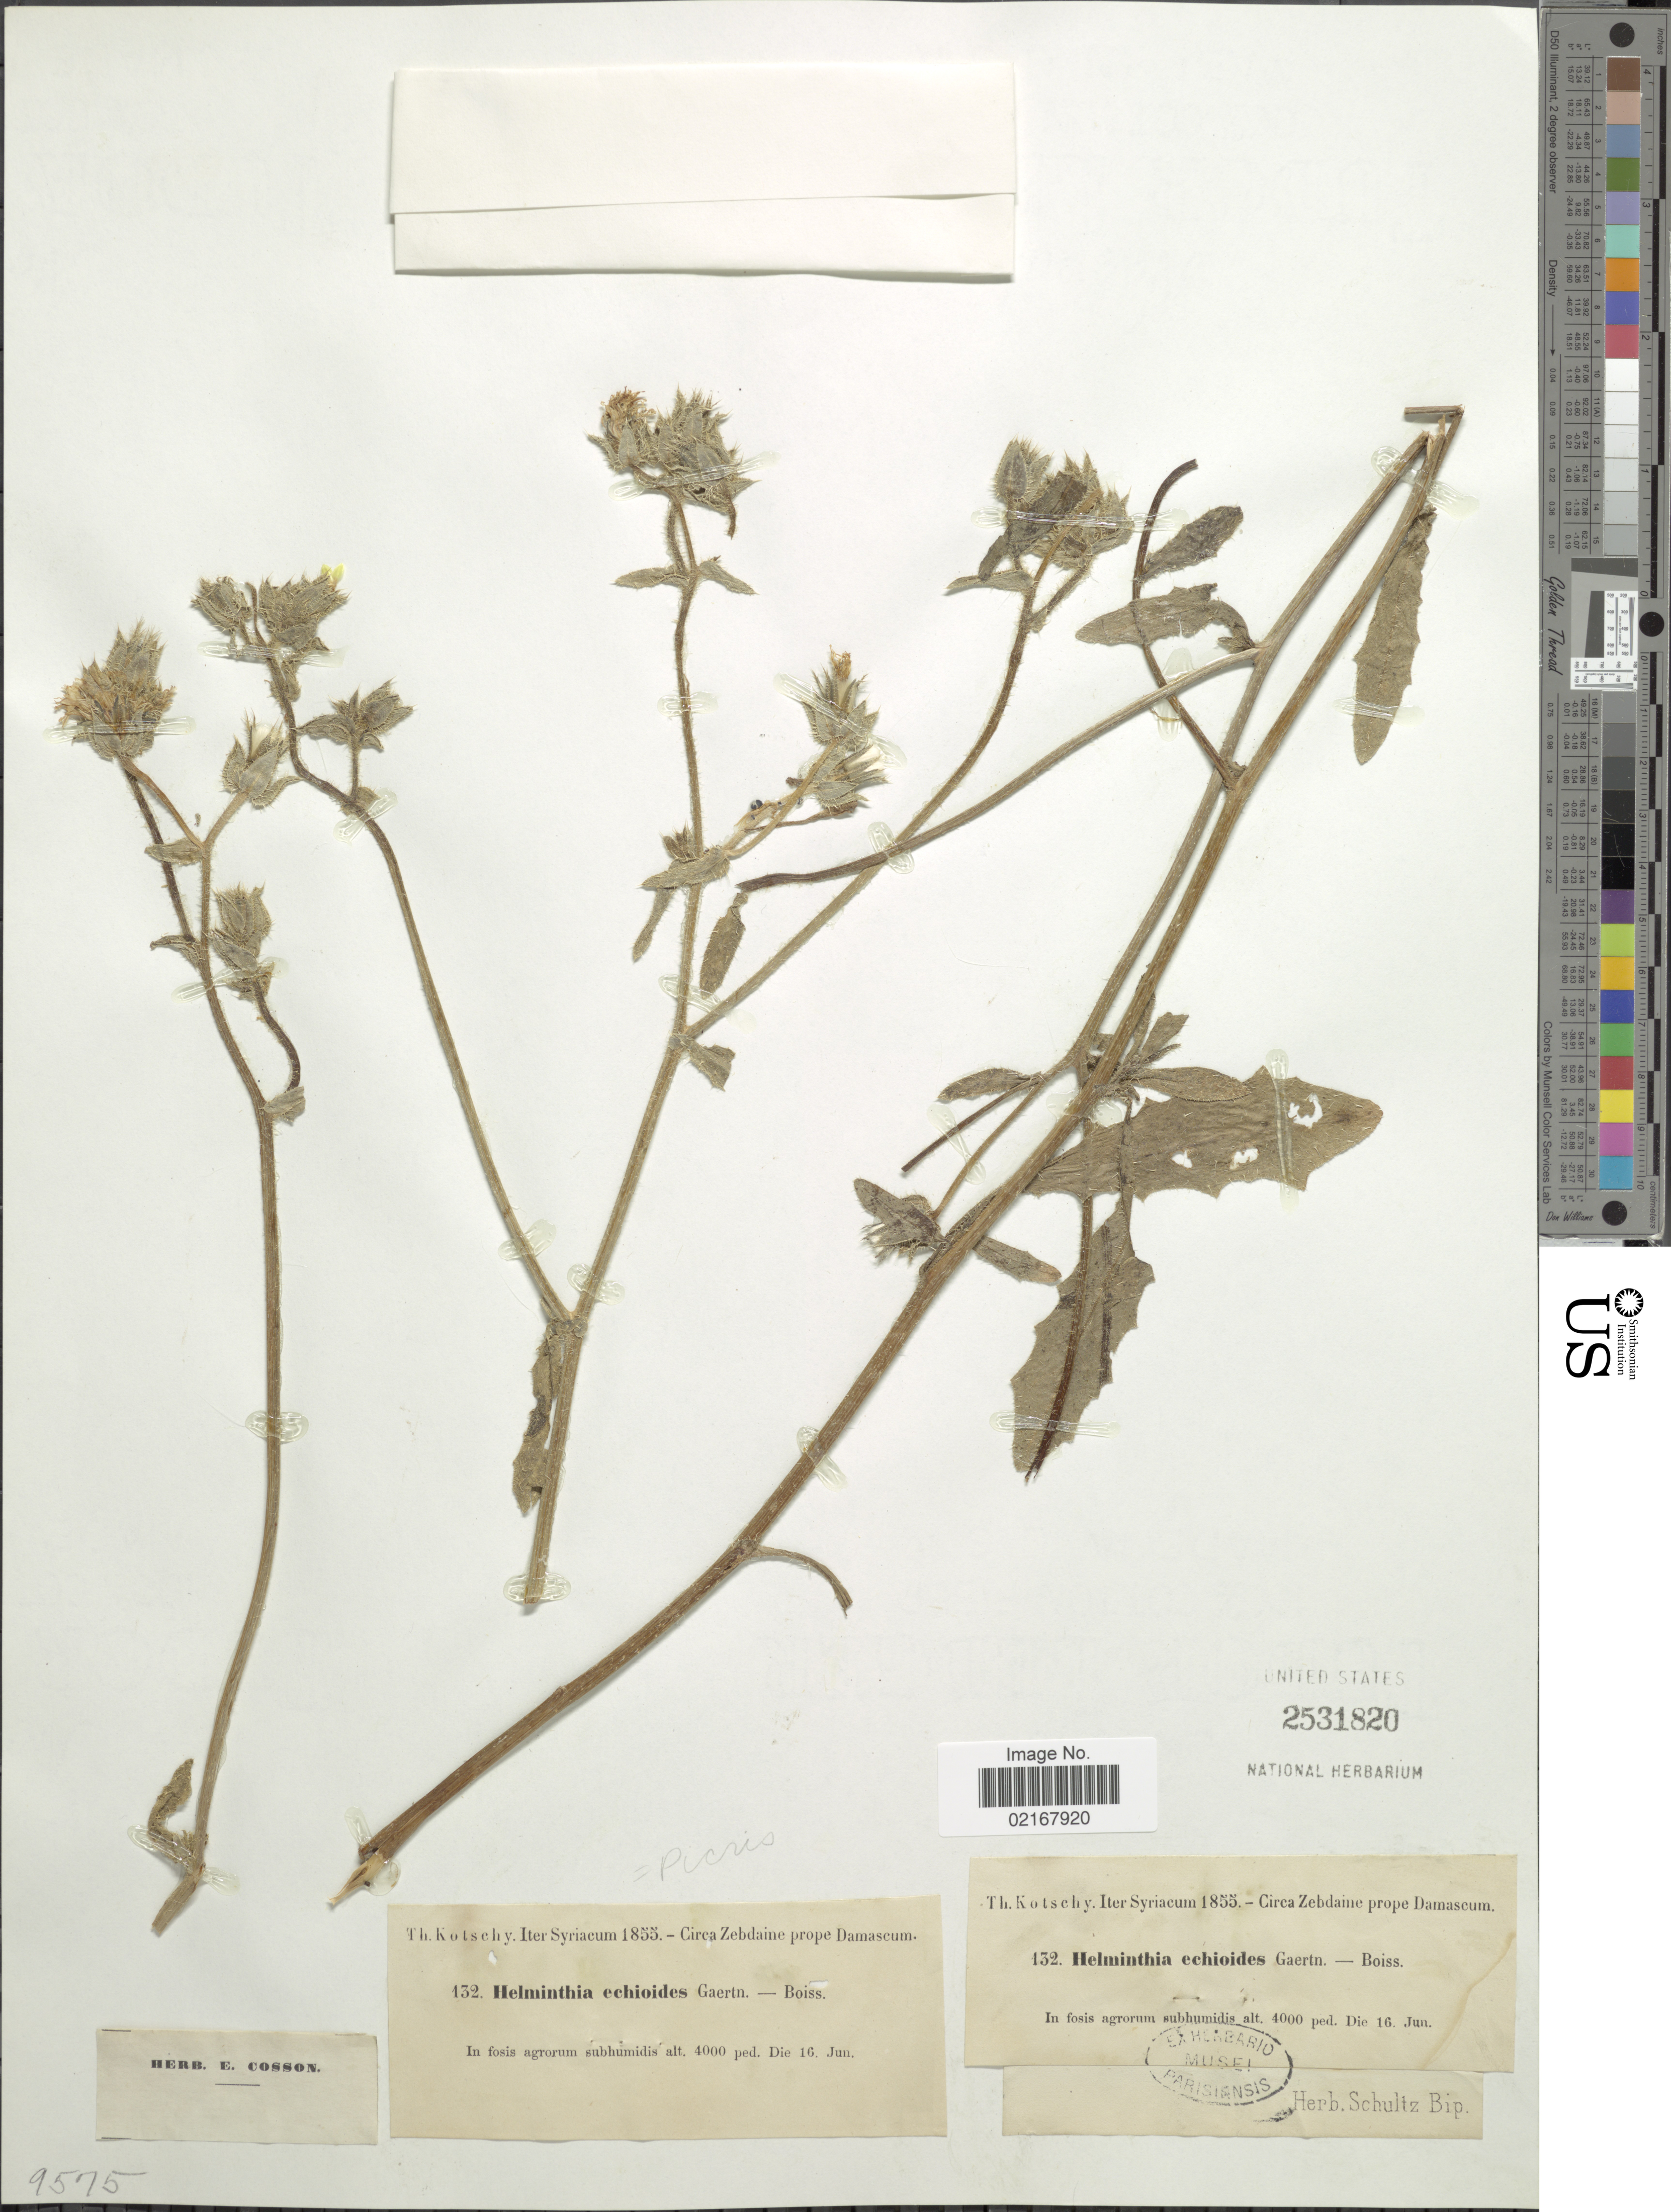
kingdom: Plantae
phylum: Tracheophyta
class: Magnoliopsida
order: Asterales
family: Asteraceae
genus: Helminthotheca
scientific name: Helminthotheca echioides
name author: (L.) Holub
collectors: K. G. Kotschy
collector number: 132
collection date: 1855-06-16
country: Syria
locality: Circa Zebdaine prope Damascum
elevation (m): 1219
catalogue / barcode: US 2531820